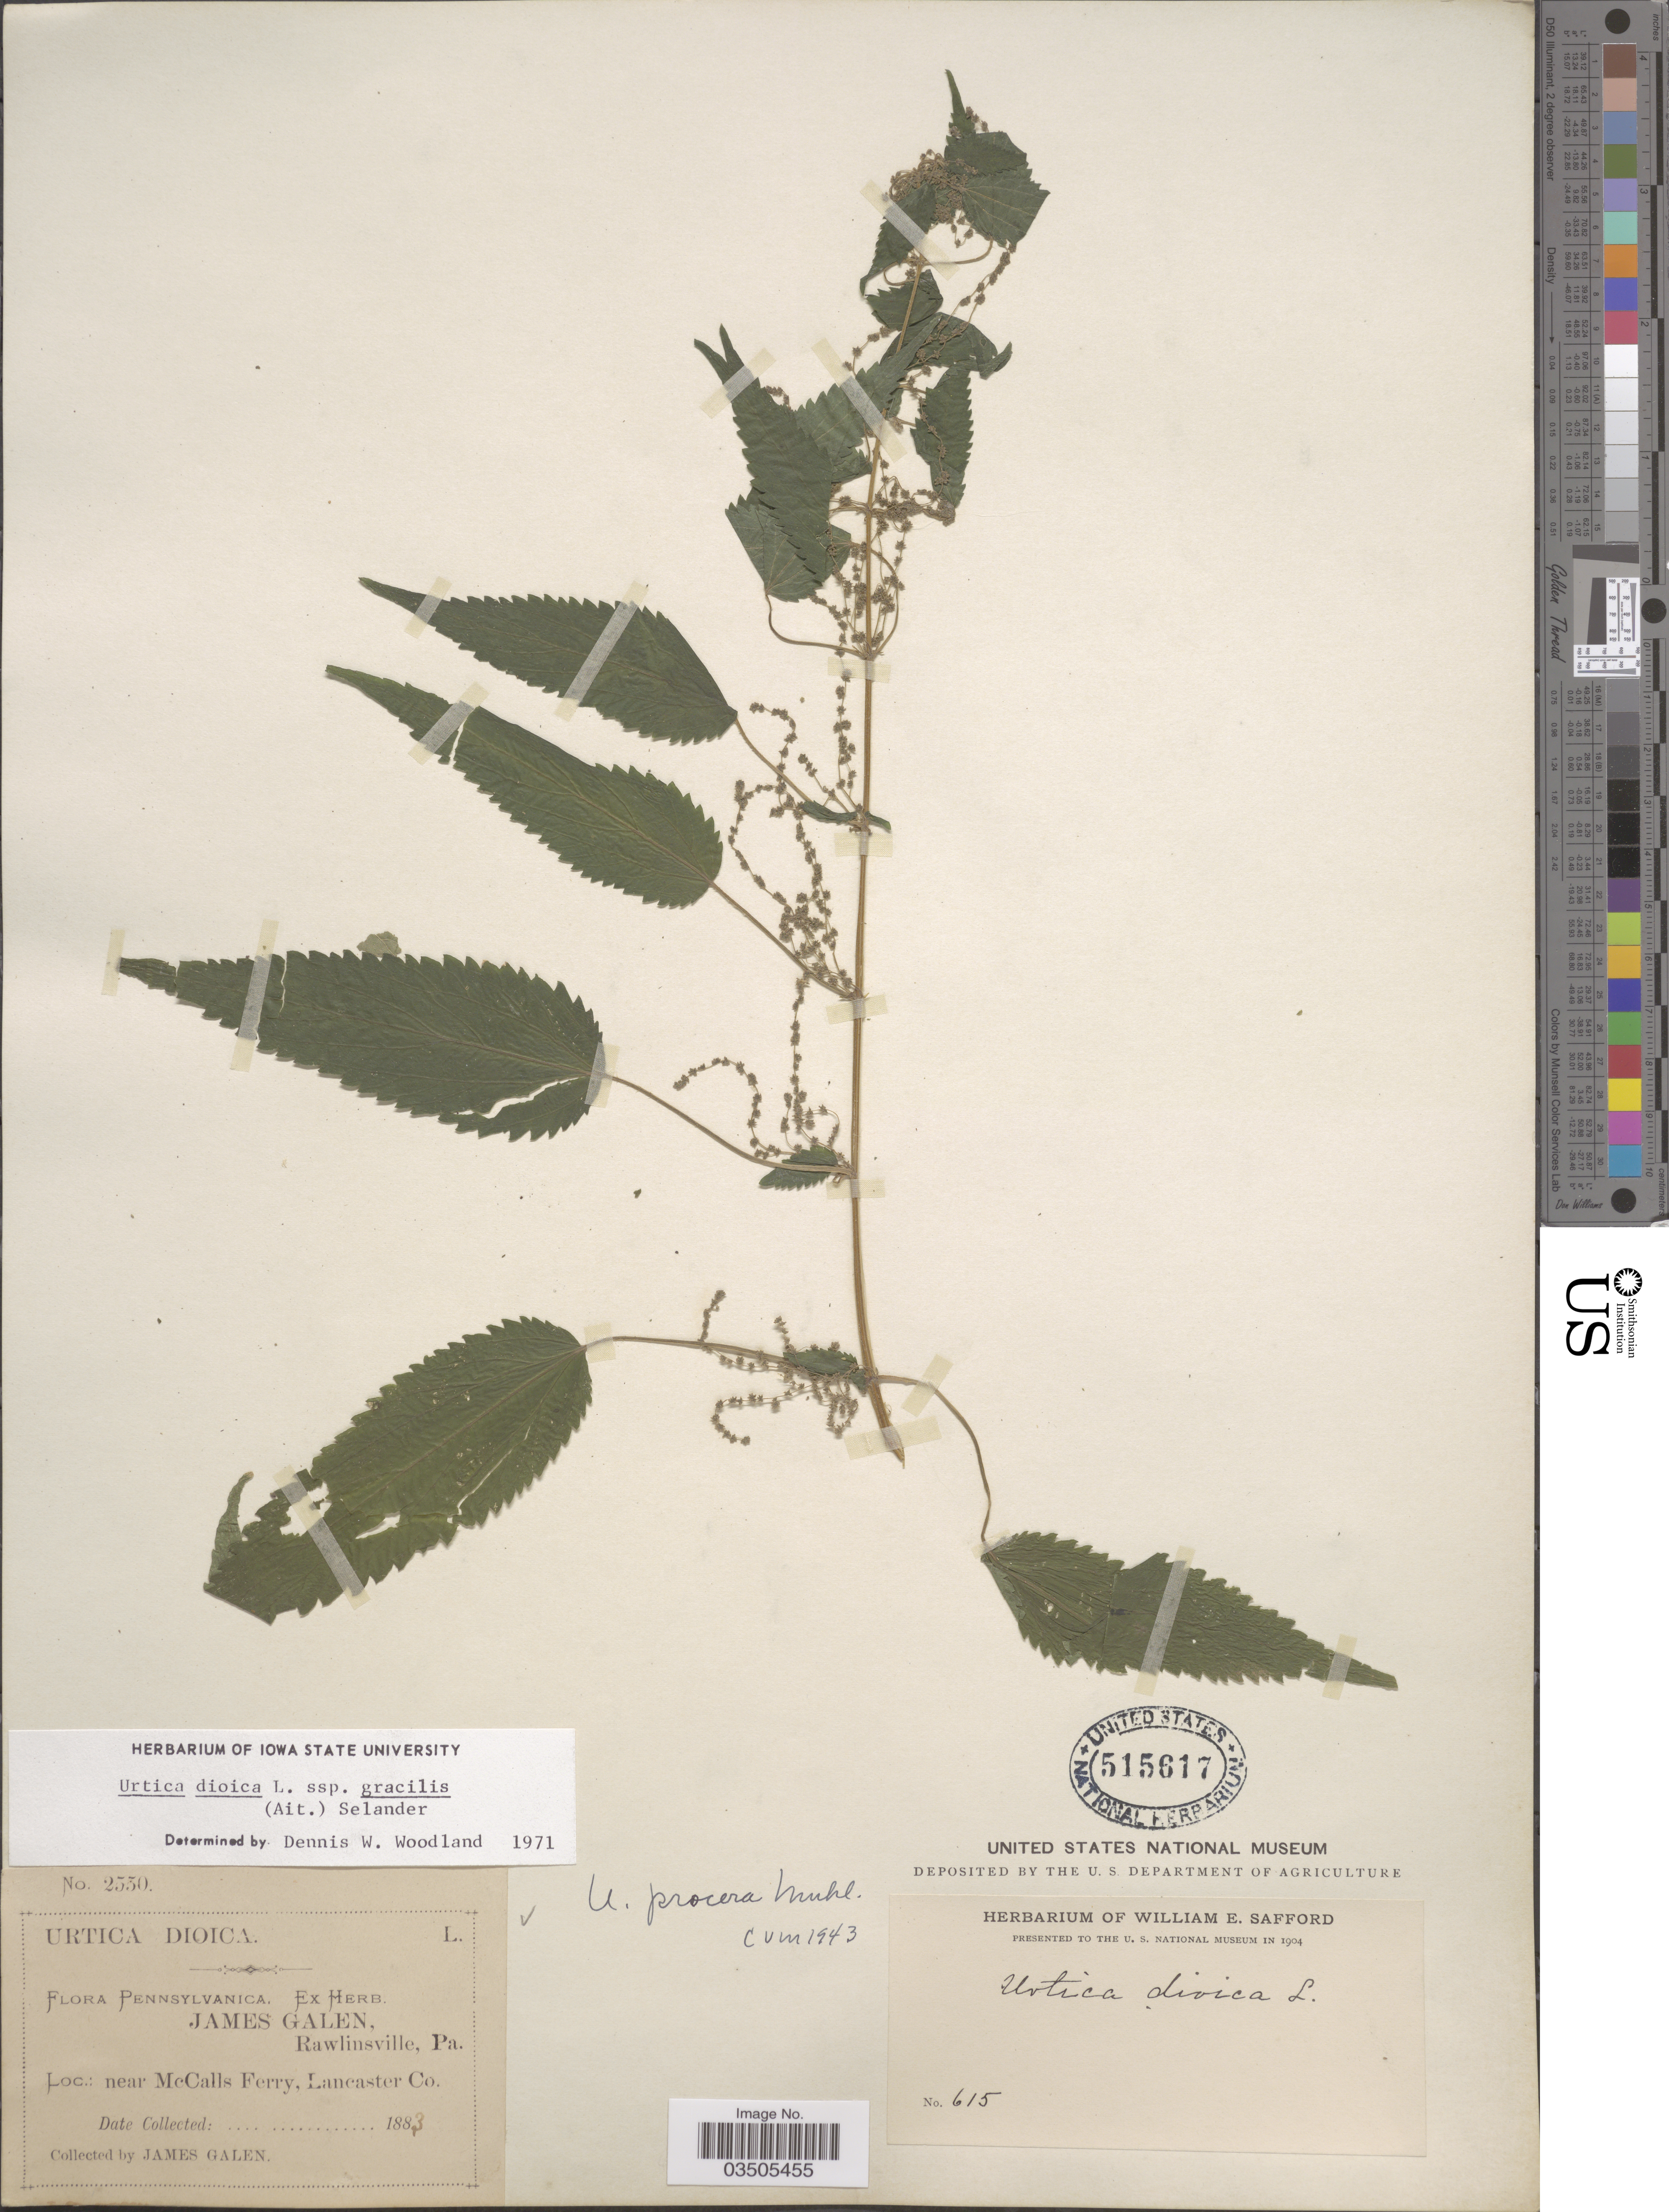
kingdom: Plantae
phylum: Tracheophyta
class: Magnoliopsida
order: Rosales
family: Urticaceae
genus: Urtica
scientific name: Urtica dioica subsp. gracilis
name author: L.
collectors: J. Galen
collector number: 2550/615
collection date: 1883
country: United States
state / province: Pennsylvania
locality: Near McCalls Ferry, Lancaster Co.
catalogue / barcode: US 515617